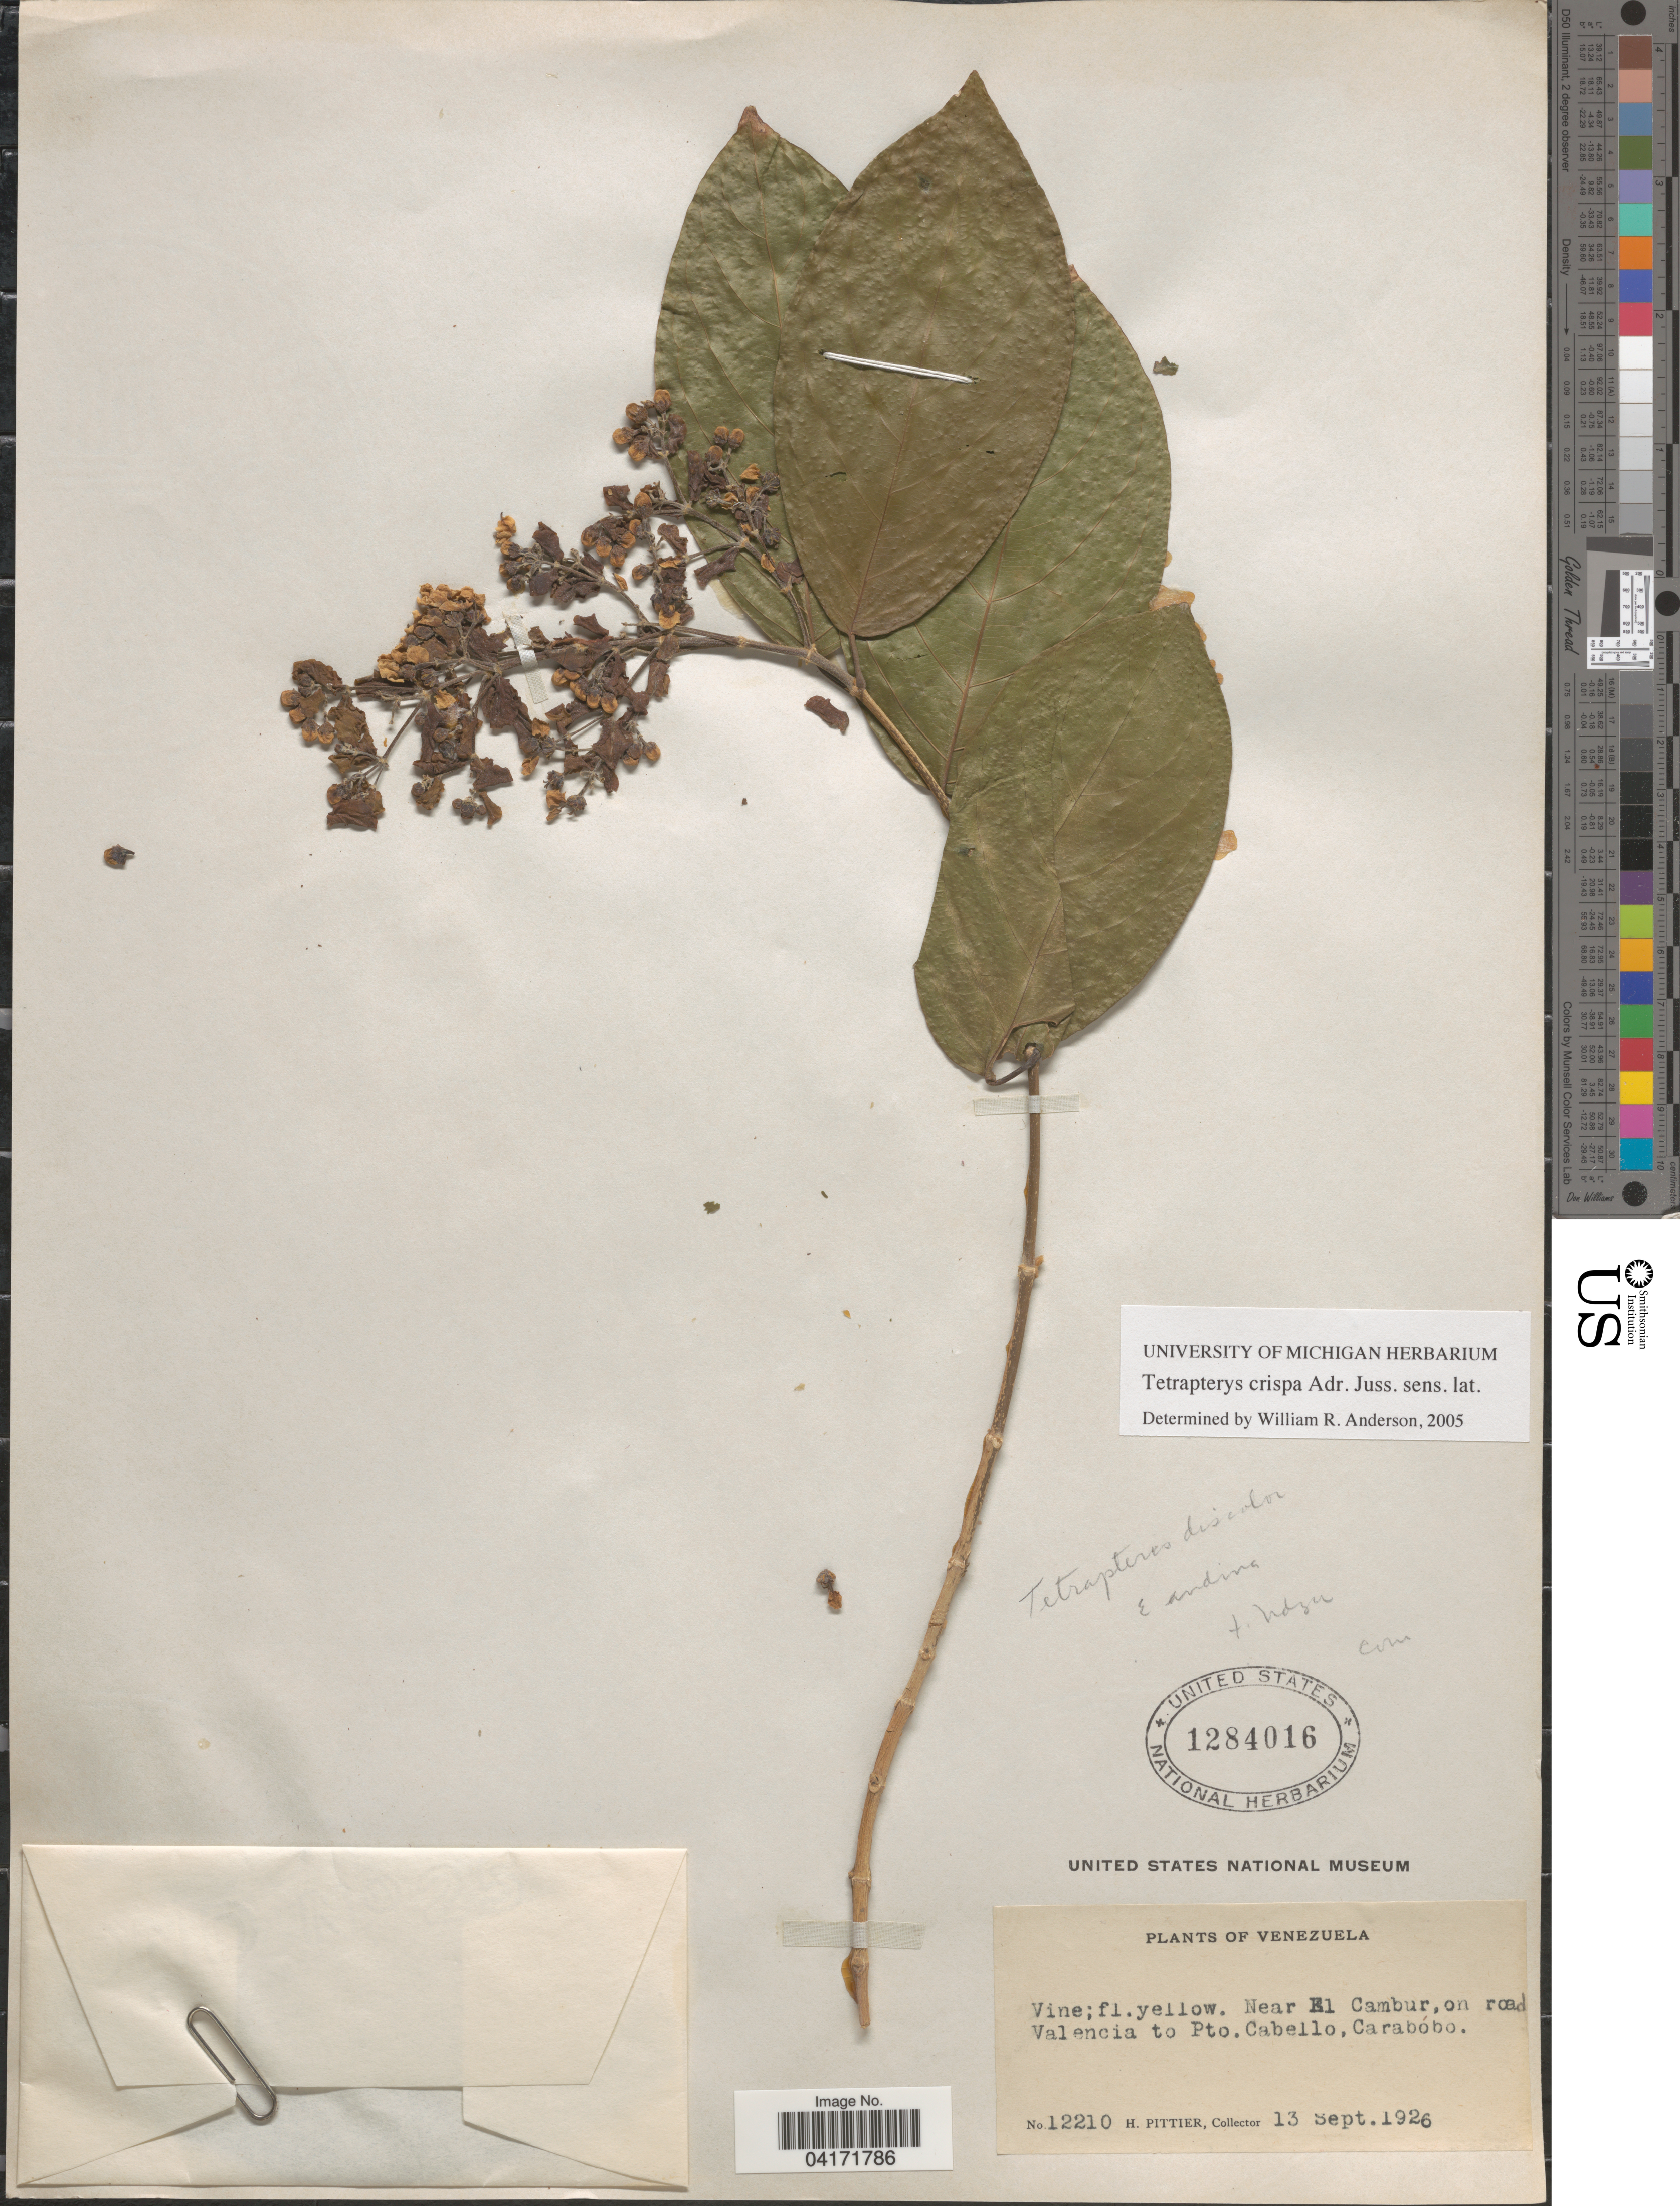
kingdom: Plantae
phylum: Tracheophyta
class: Magnoliopsida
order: Malpighiales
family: Malpighiaceae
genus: Tetrapterys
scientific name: Tetrapterys crispa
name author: A. Juss.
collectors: H. F. Pittier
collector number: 12210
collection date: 1926-09-13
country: Venezuela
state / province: Carabobo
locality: Near El Cambur, on road Valencia to Pto. Cabello.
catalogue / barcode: US 1284016